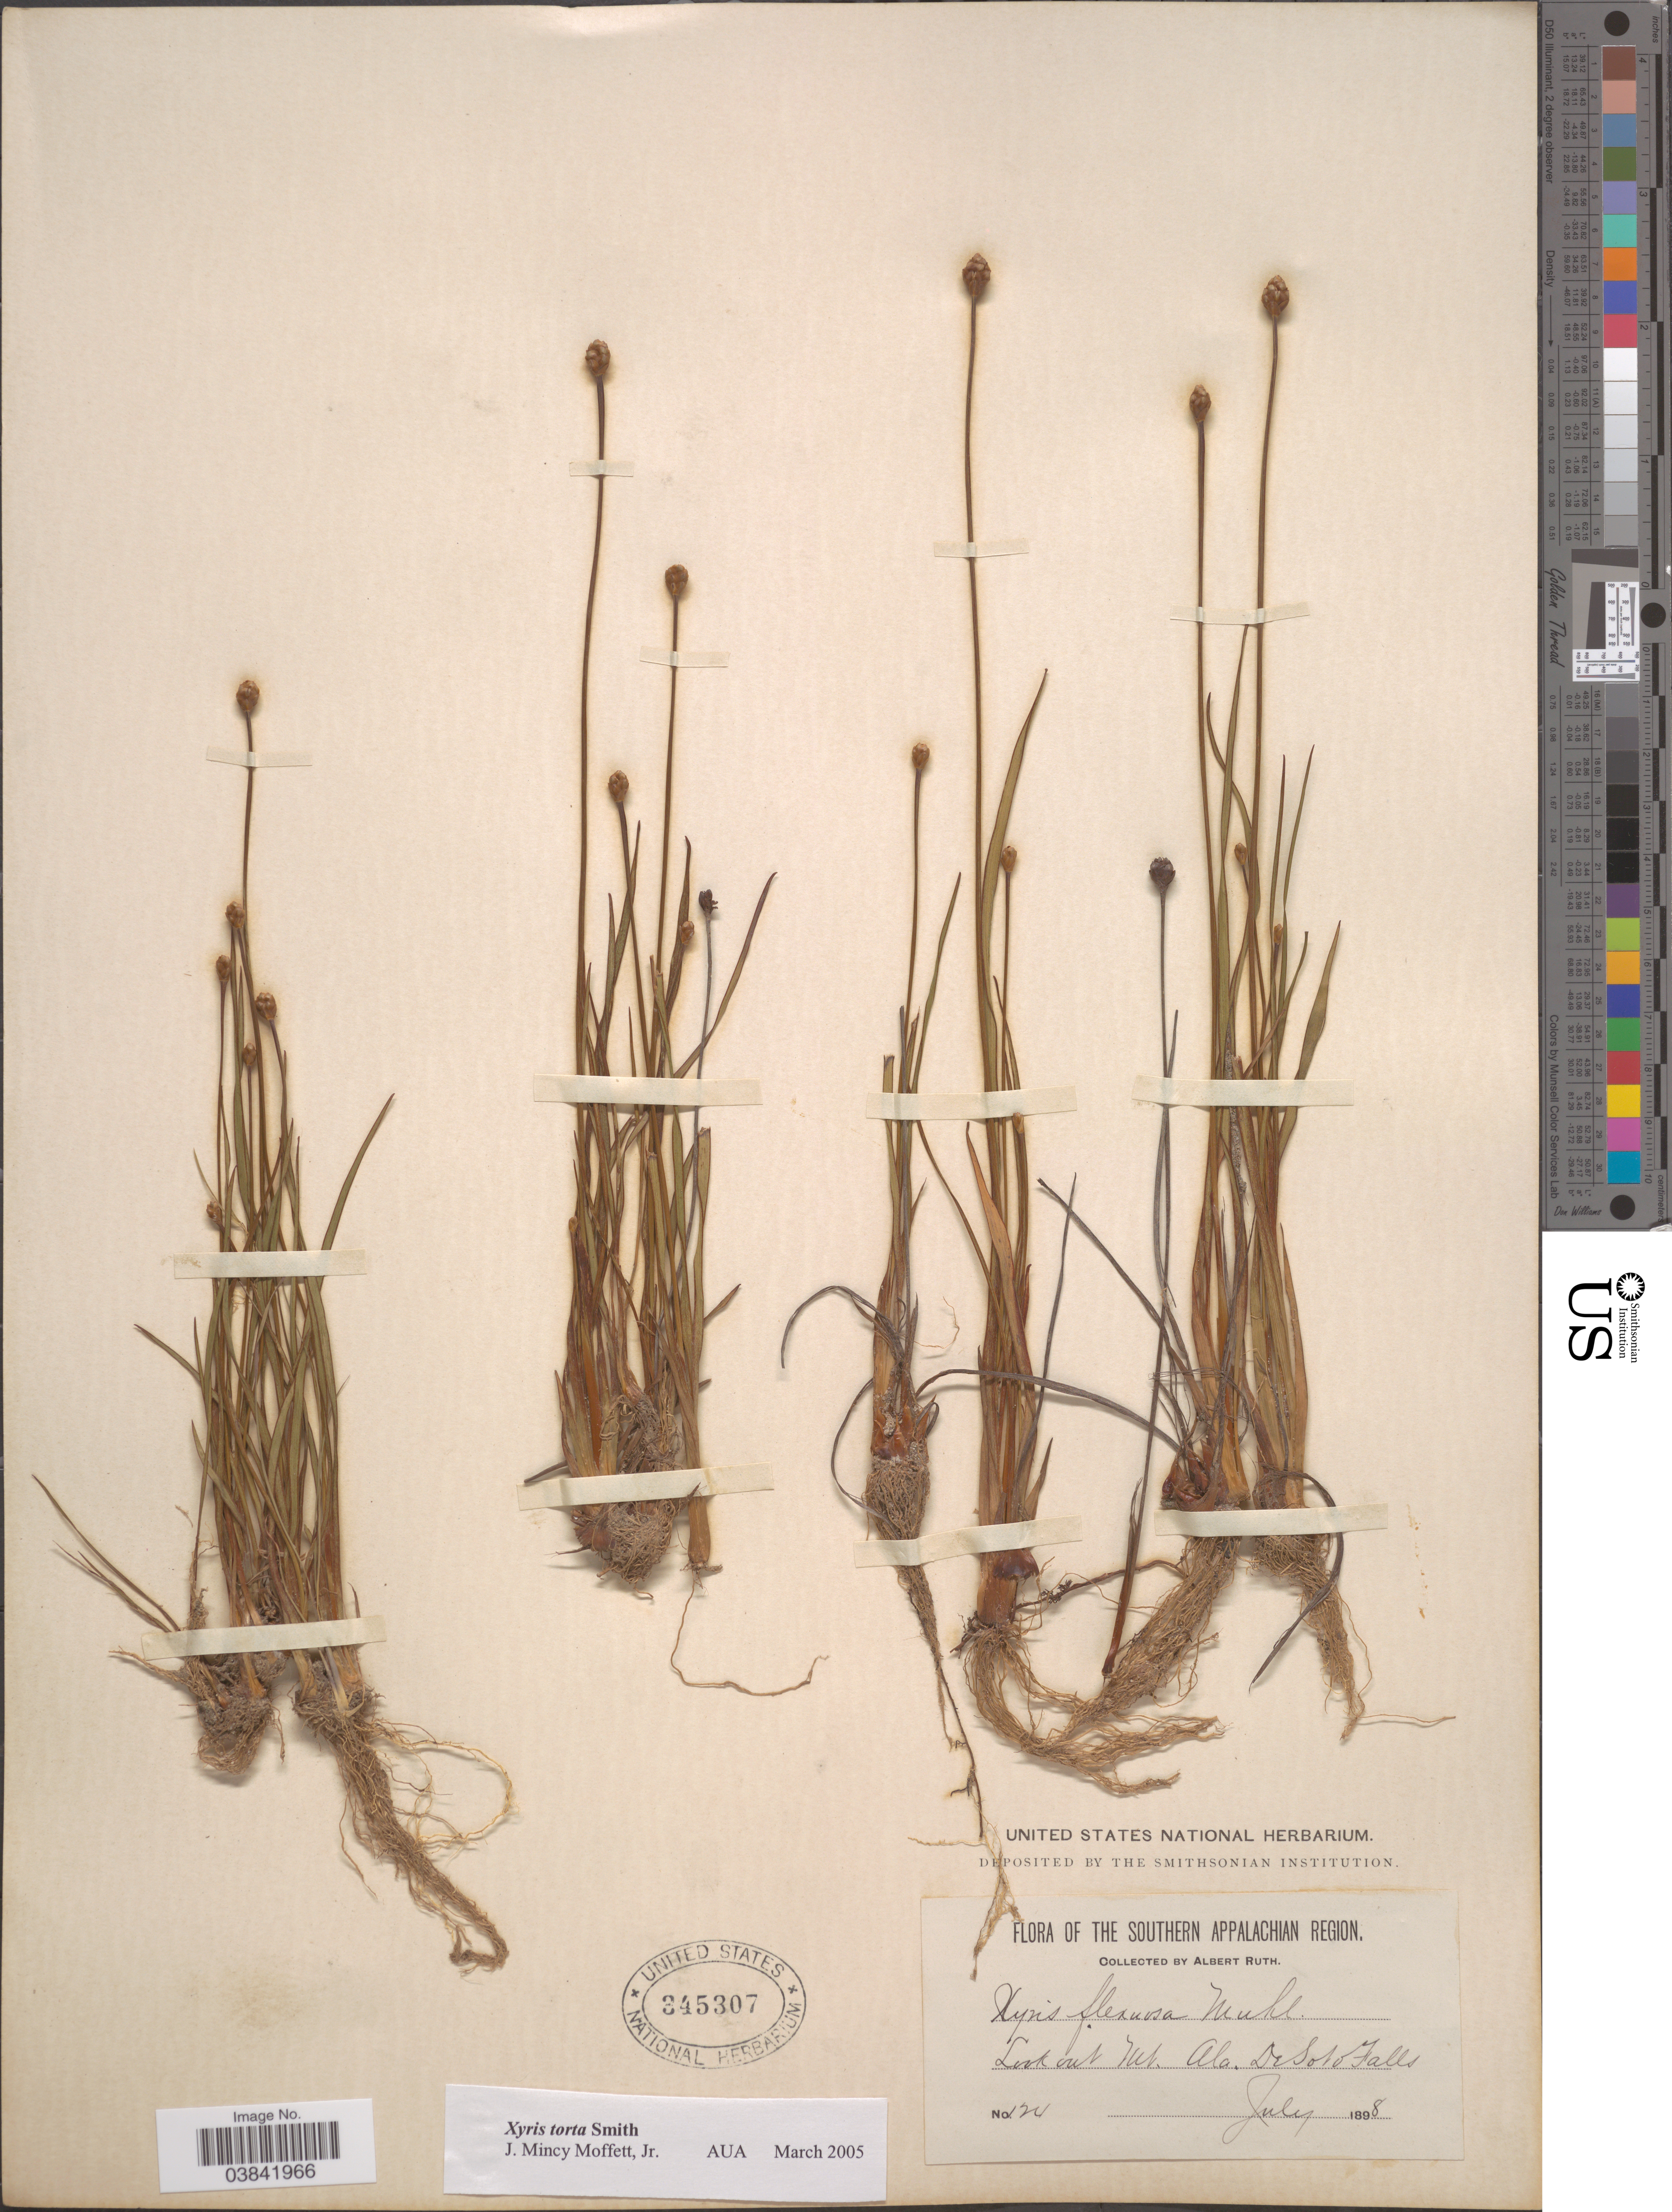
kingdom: Plantae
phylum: Tracheophyta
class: Liliopsida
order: Poales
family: Xyridaceae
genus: Xyris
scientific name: Xyris torta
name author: Sm.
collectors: A. Ruth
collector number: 124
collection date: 1898-07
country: United States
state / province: Alabama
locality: Southern Appalachian Region. Lookout Mt. DeSoto Falls.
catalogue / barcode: US 345307